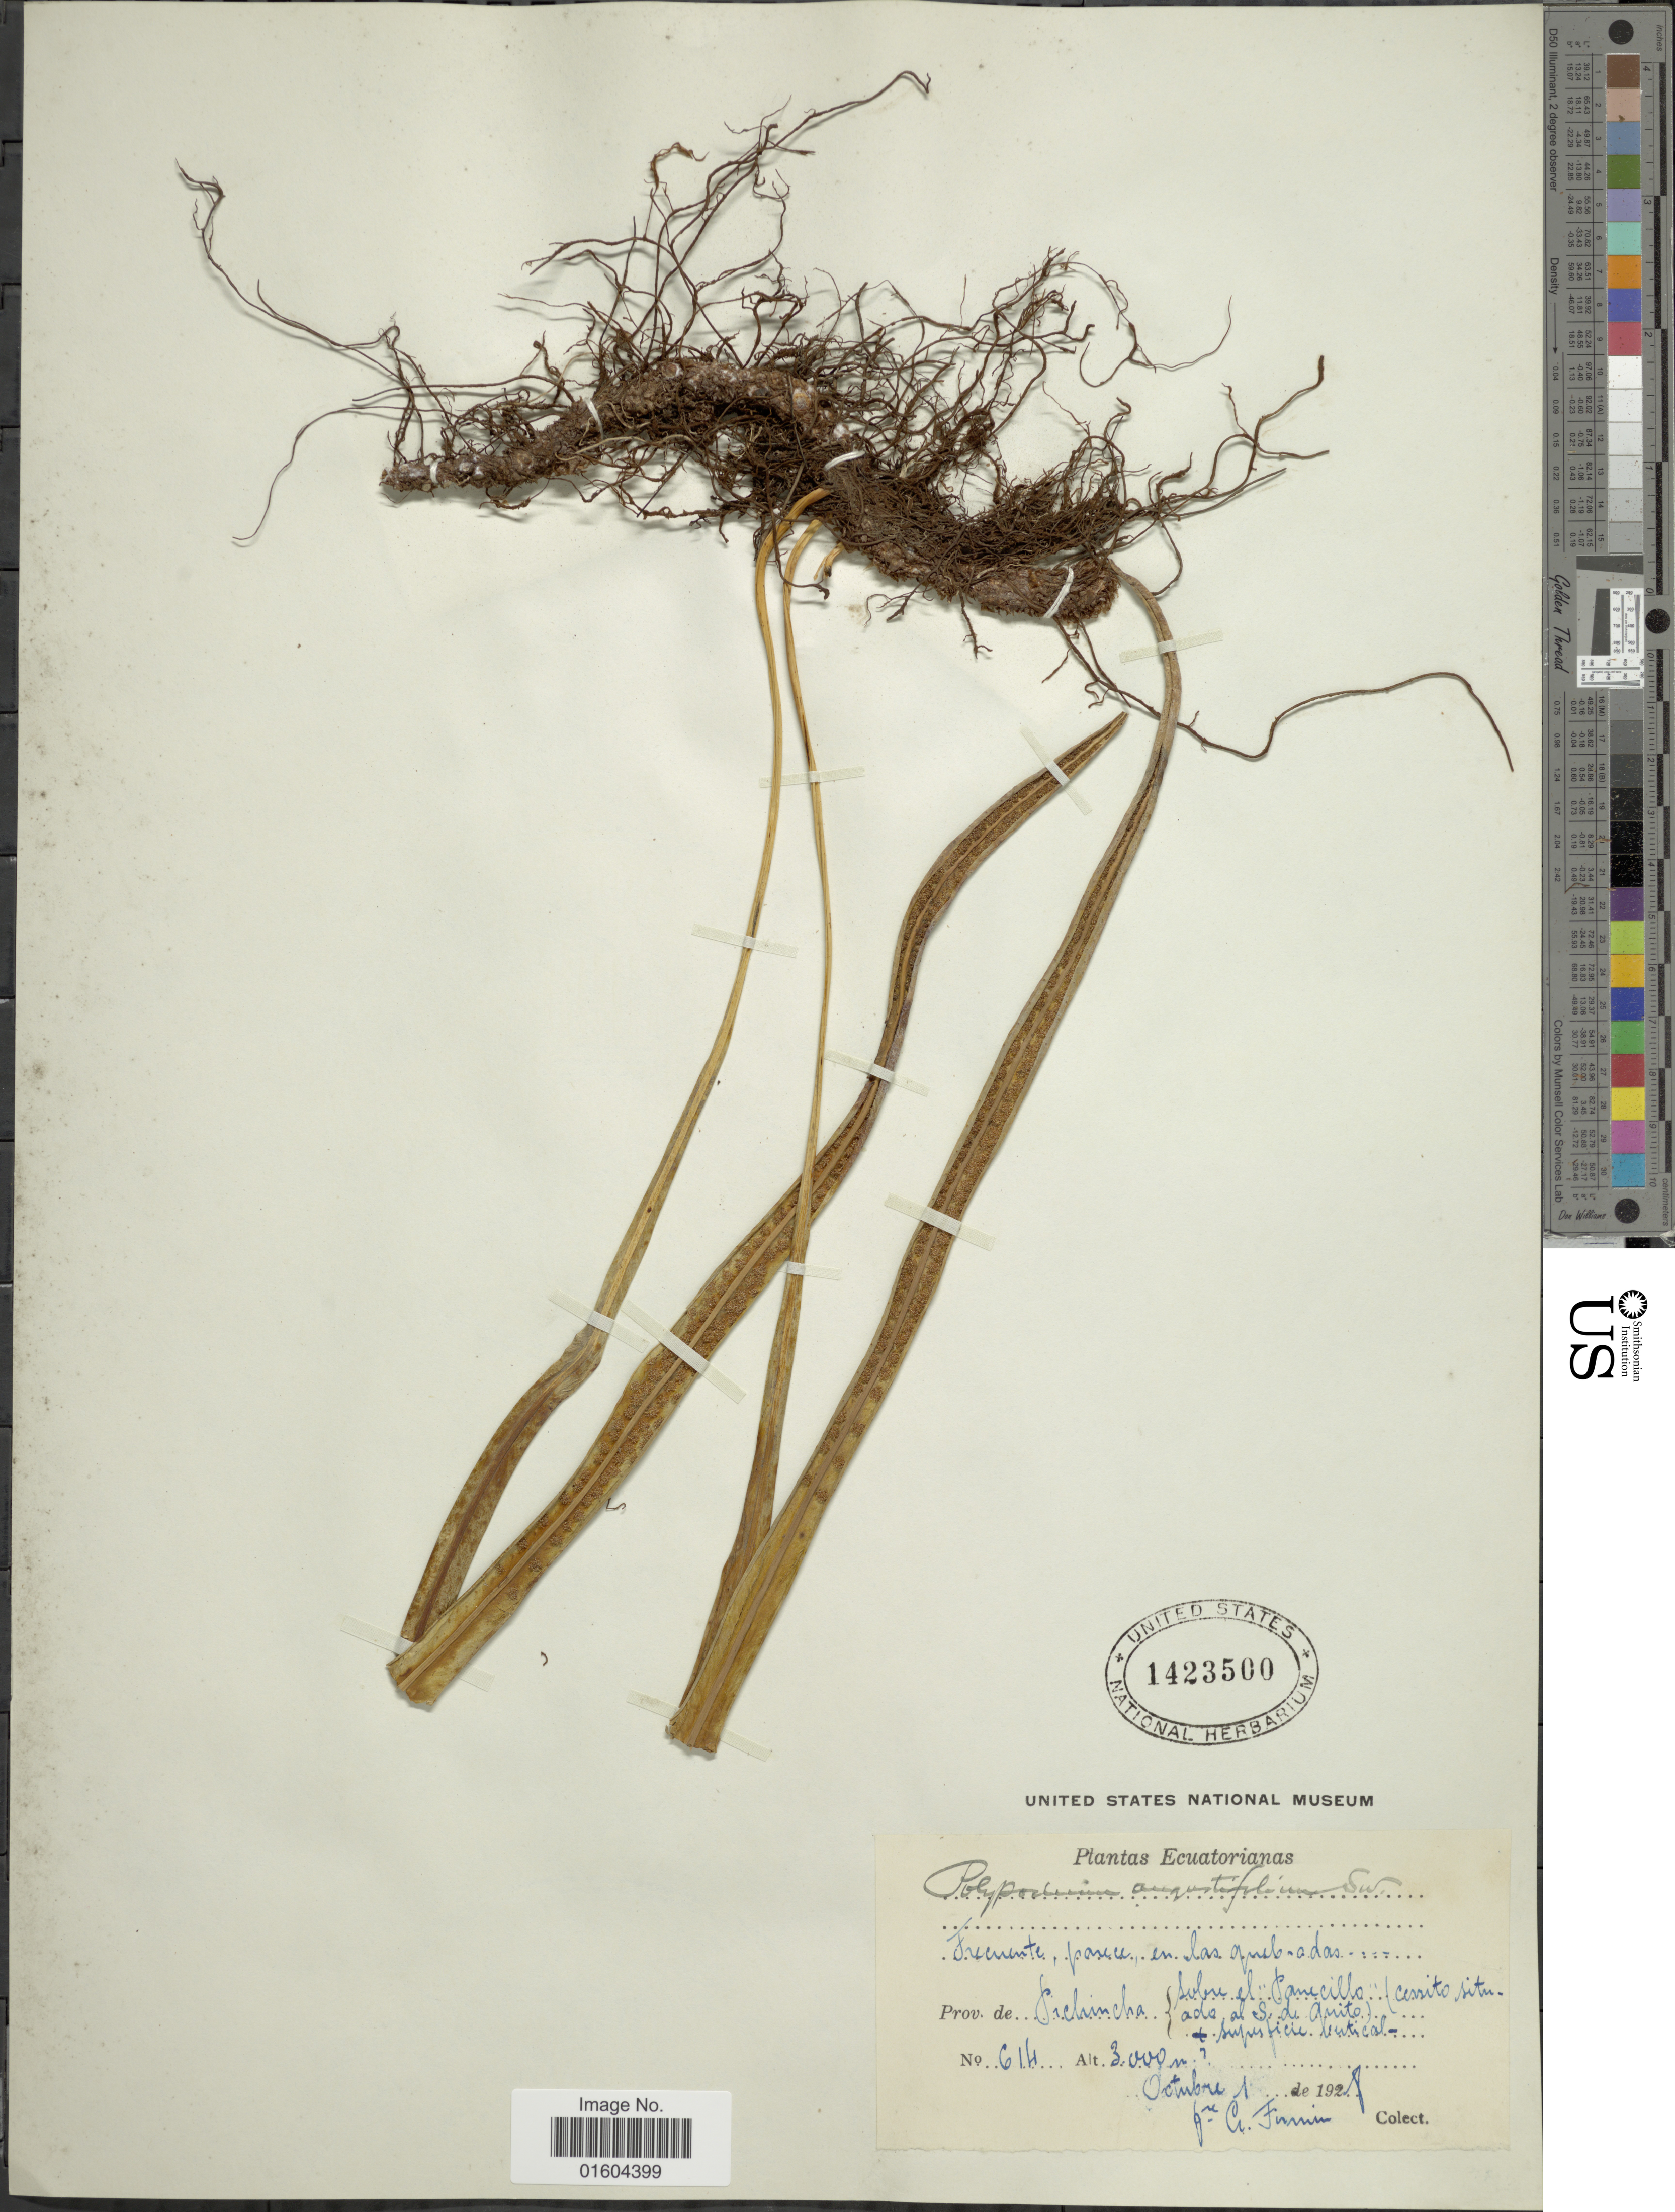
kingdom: Plantae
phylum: Tracheophyta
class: Polypodiopsida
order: Polypodiales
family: Polypodiaceae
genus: Campyloneurum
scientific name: Campyloneurum irregulare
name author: Lellinger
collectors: G. Firmin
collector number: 614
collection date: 1928-10-01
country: Ecuador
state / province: Pichincha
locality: Ecuatorianas, en las quebradas, Prov. de Pichincha Sobre el Panecillo (cerrito sitado al S. de Quito superficie vertical).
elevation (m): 3000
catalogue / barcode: US 1423500